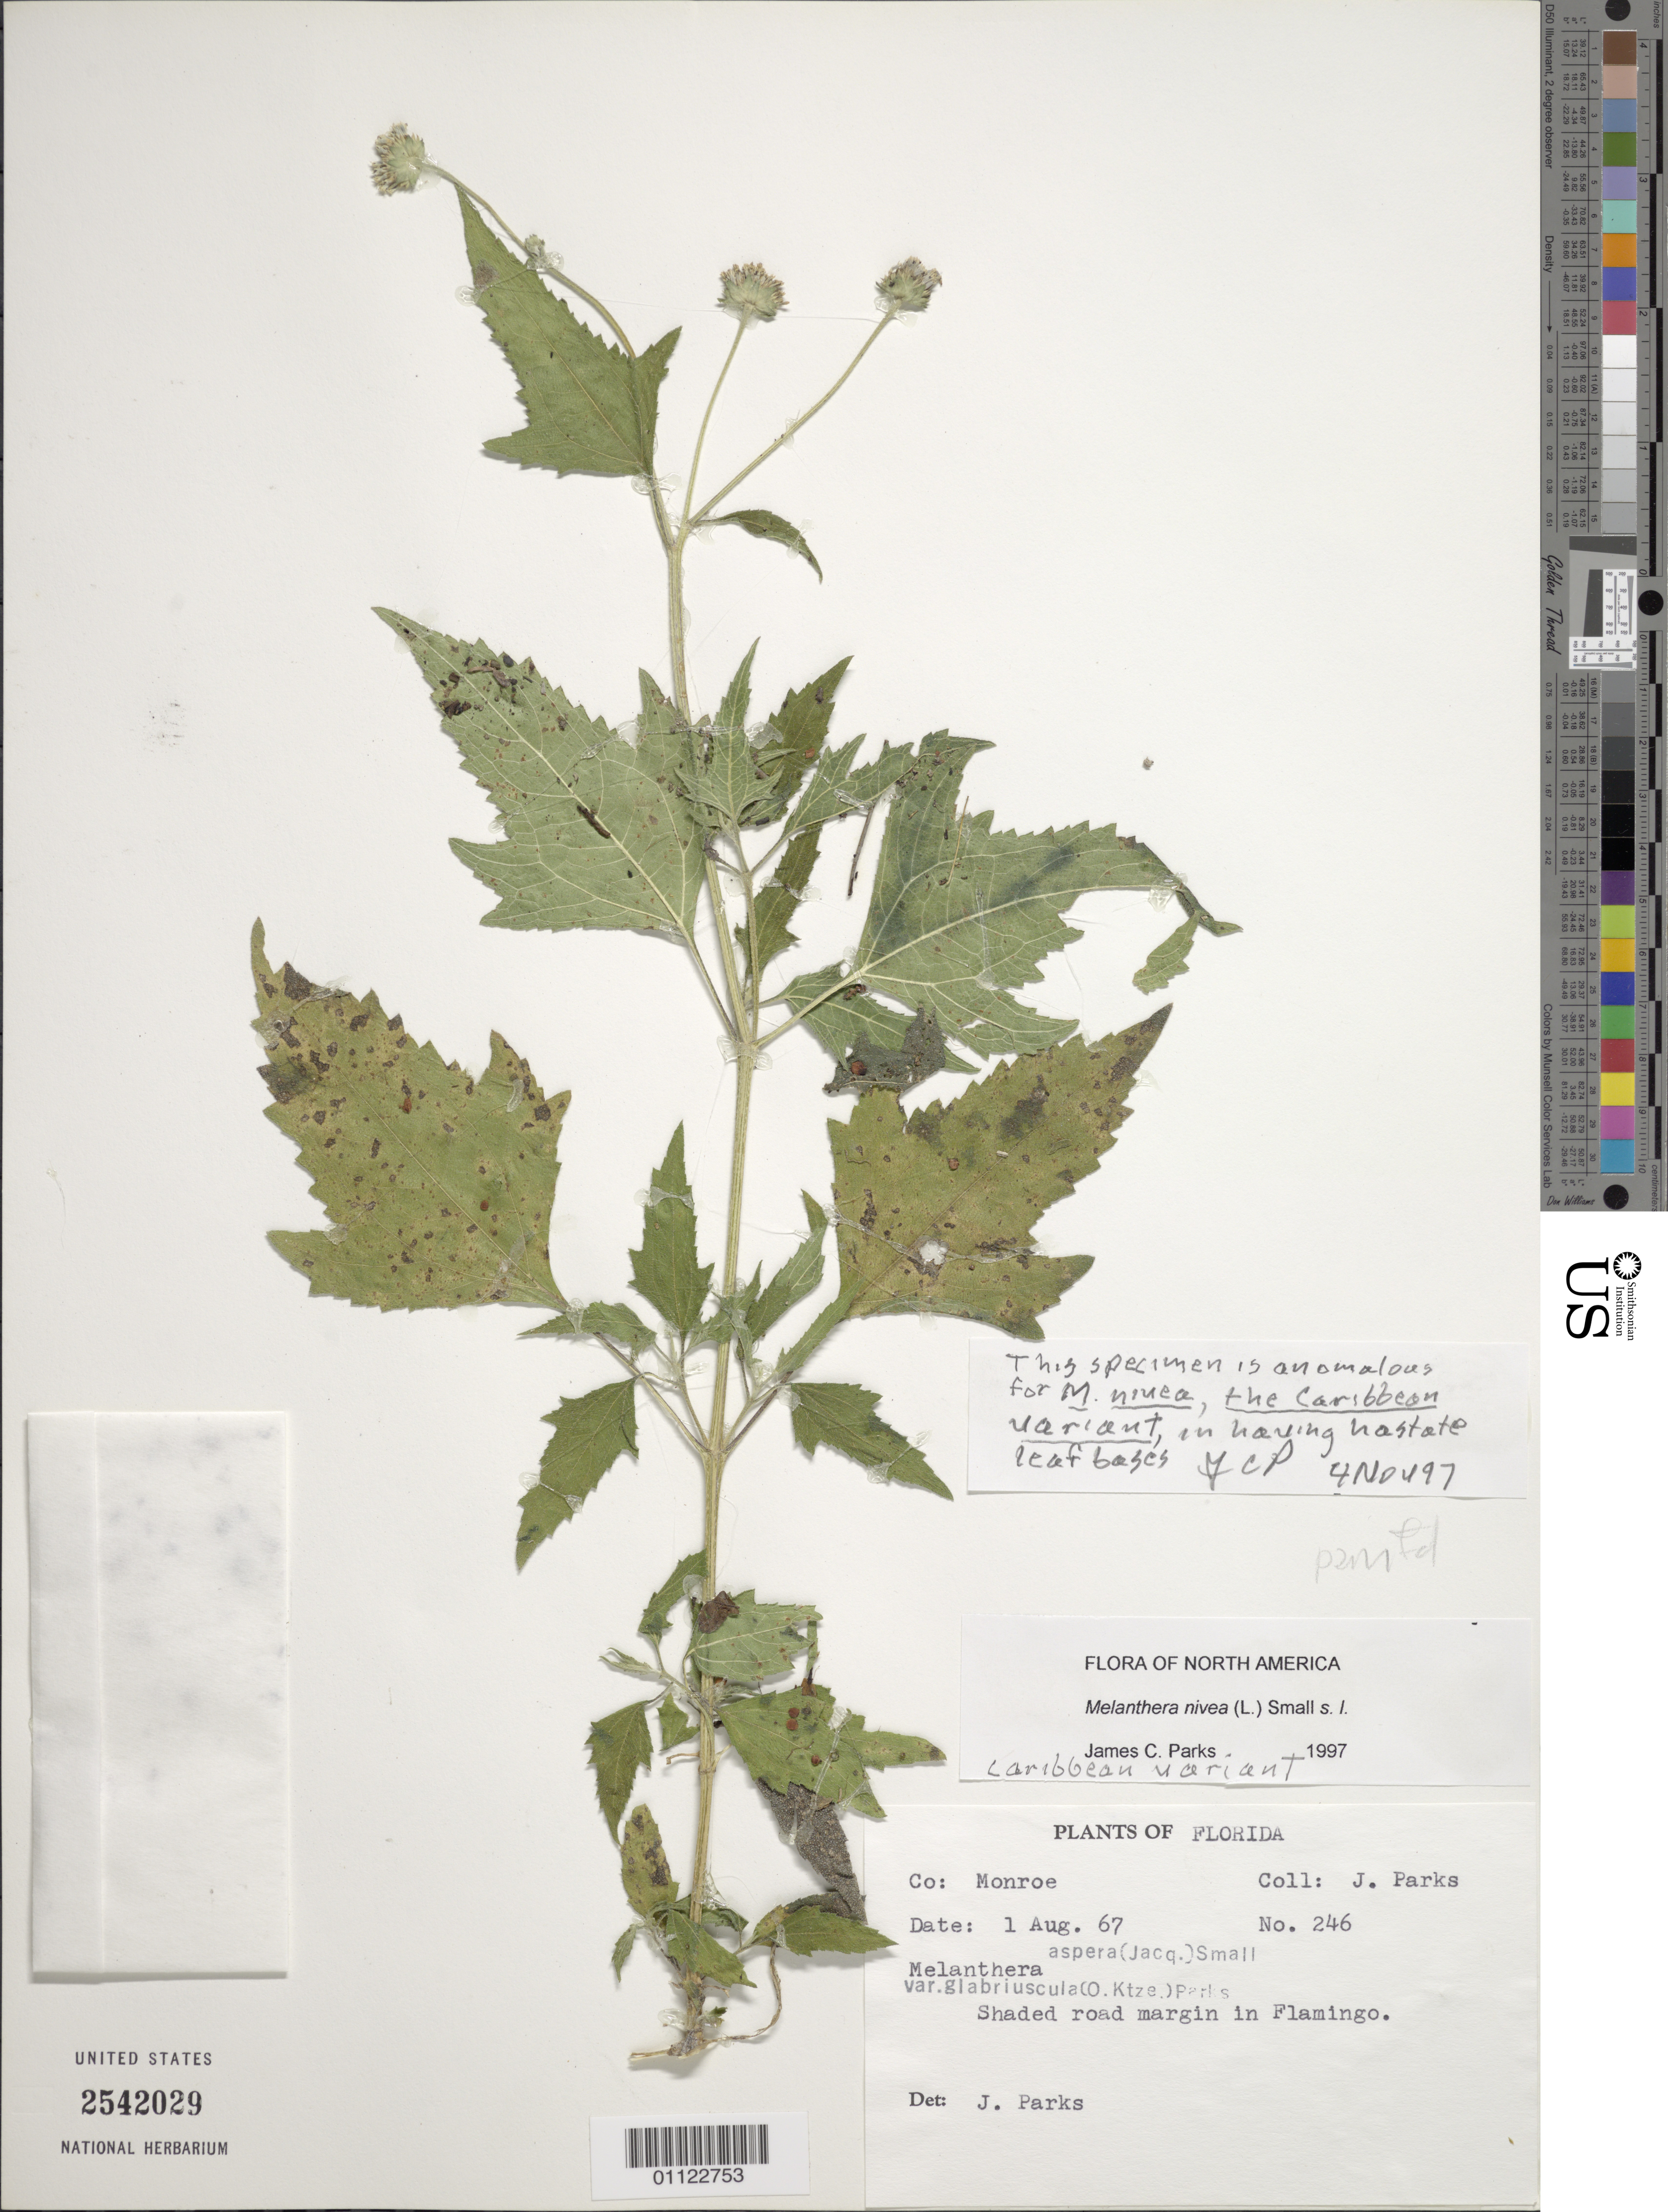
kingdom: Plantae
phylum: Tracheophyta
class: Magnoliopsida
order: Asterales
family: Asteraceae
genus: Melanthera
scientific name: Melanthera parvifolia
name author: Small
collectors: J. Parks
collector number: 246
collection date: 1967-08-01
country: United States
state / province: Florida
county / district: Monroe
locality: Flamingo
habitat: shaded road margin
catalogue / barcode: US 2542029